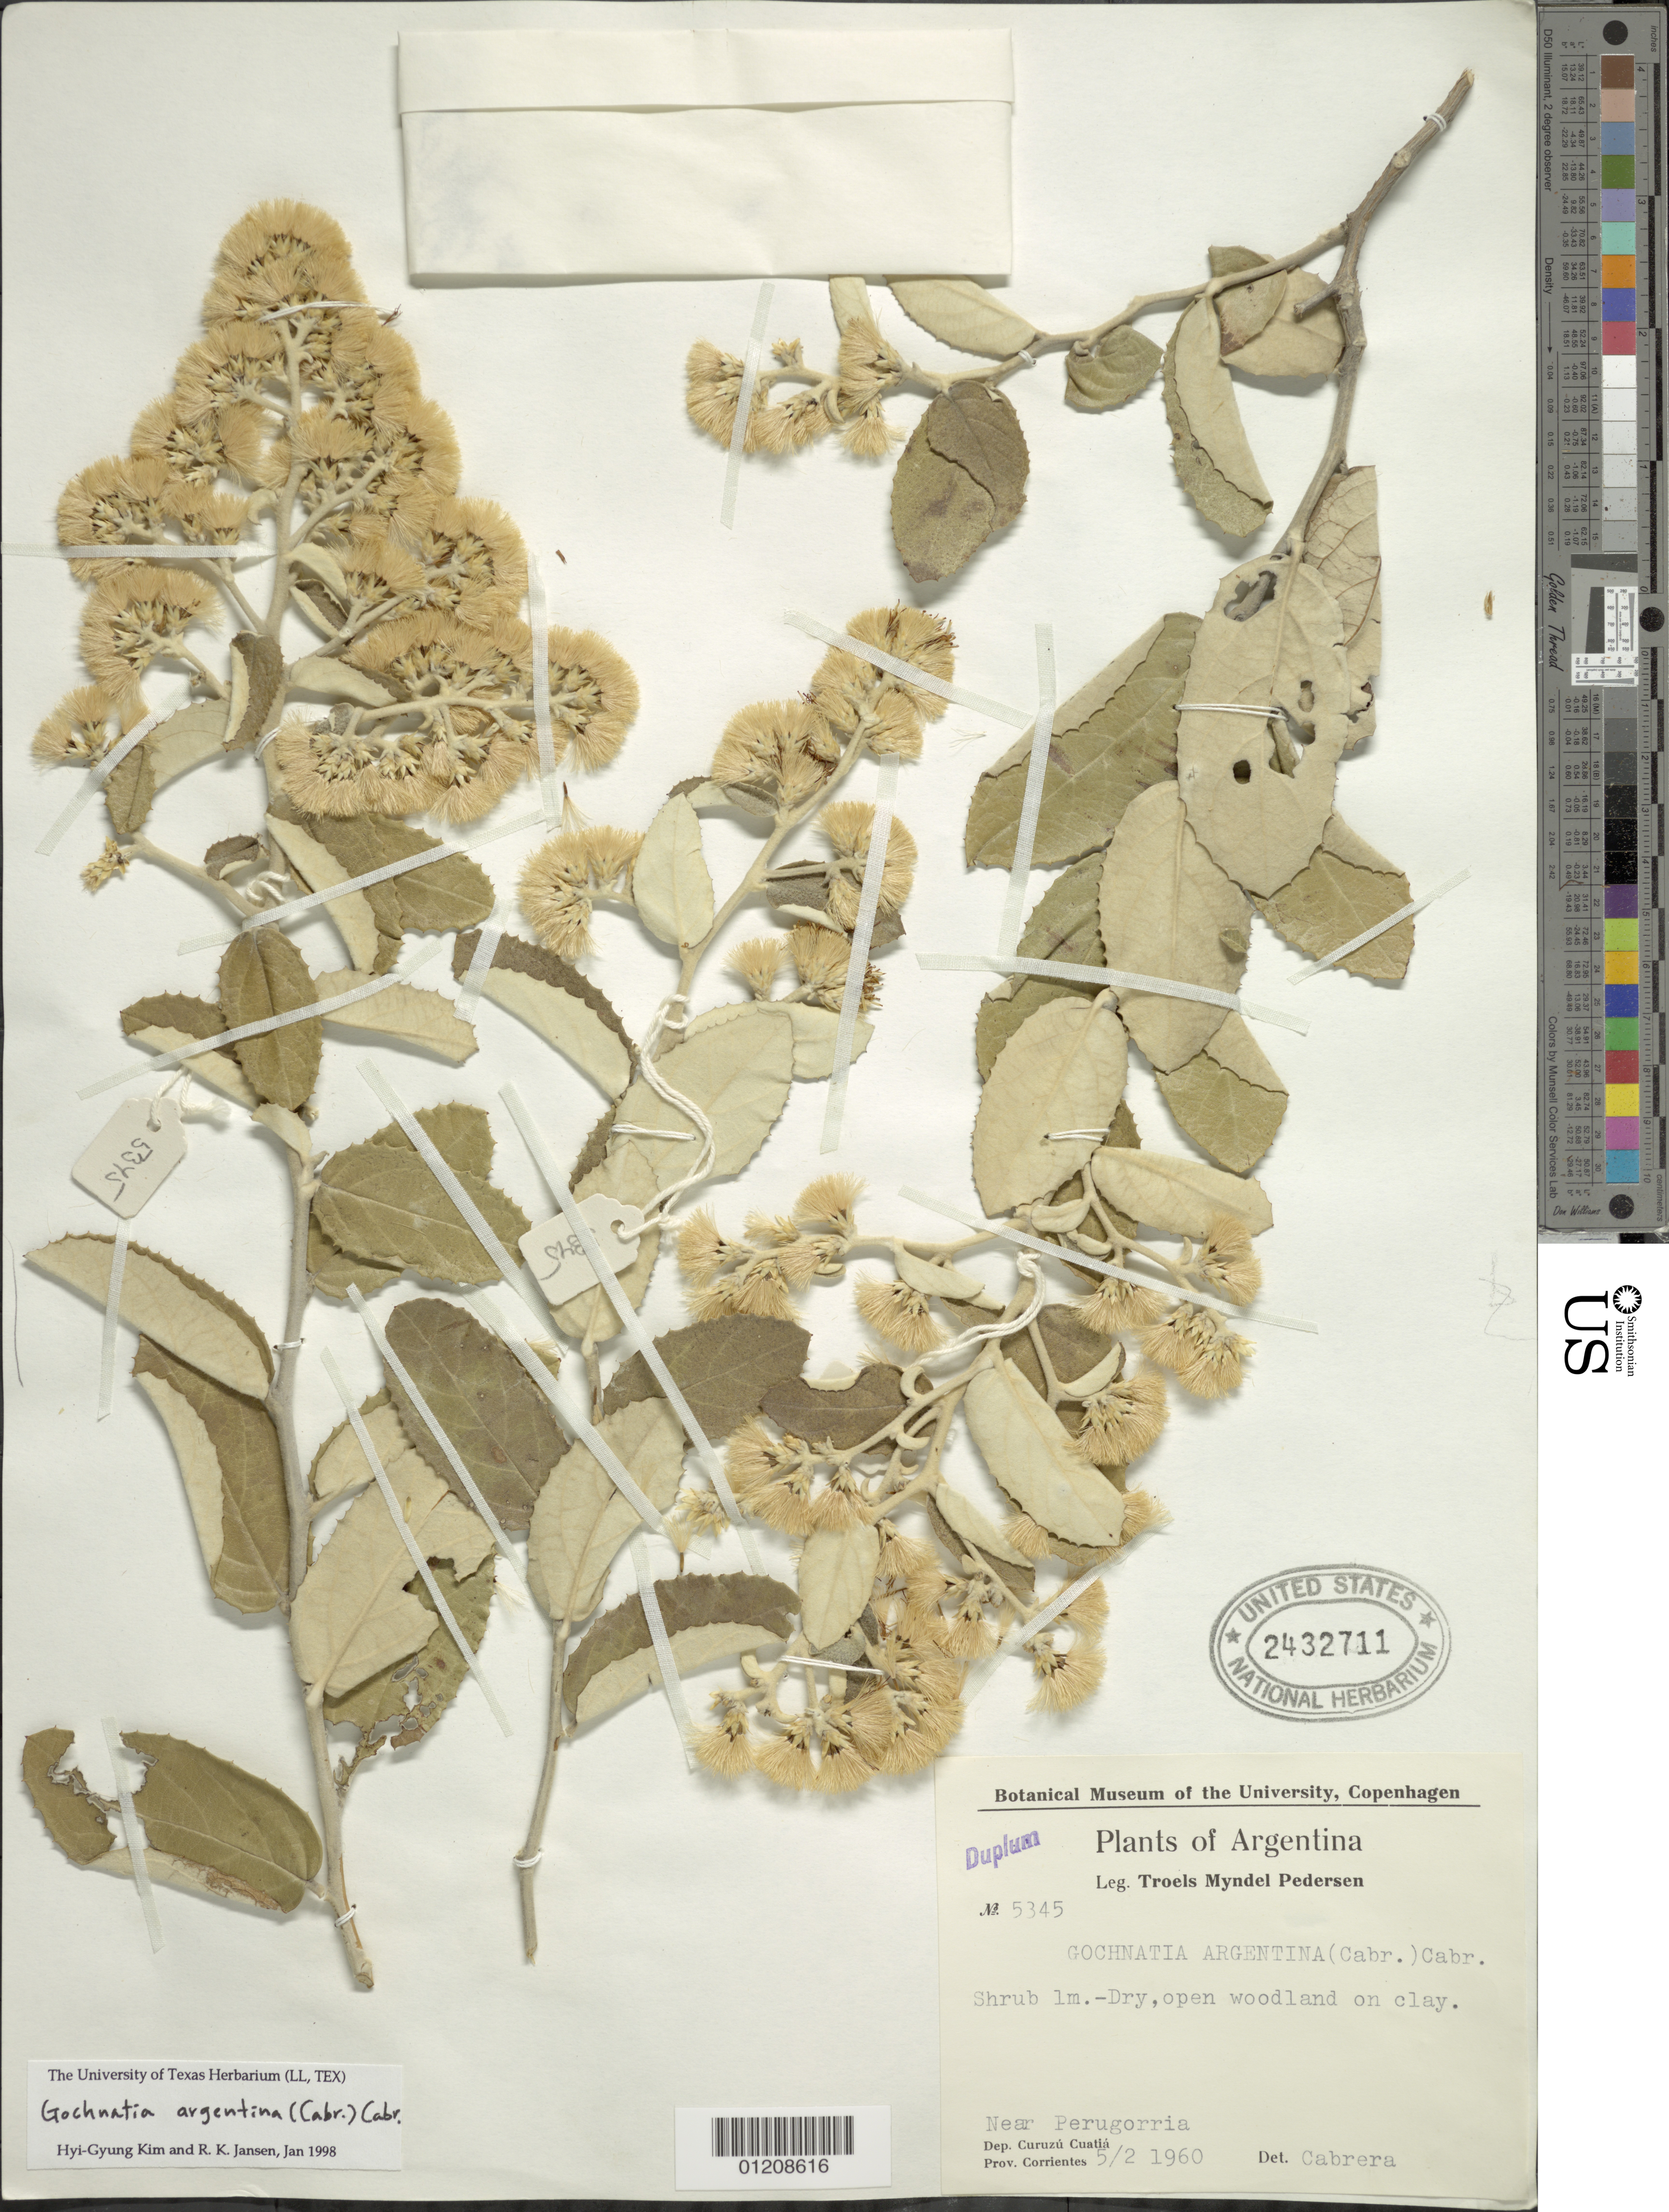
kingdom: Plantae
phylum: Tracheophyta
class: Magnoliopsida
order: Asterales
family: Asteraceae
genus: Moquiniastrum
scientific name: Moquiniastrum argentinum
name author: (Cabrera) G. Sancho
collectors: T. M. Pedersen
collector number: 5345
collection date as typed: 5/2 1960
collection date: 1960-02-05 or 1960-05-02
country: Argentina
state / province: Corrientes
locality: Curzu Cuatia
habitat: Open woodland on clay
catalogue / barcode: US 2432711